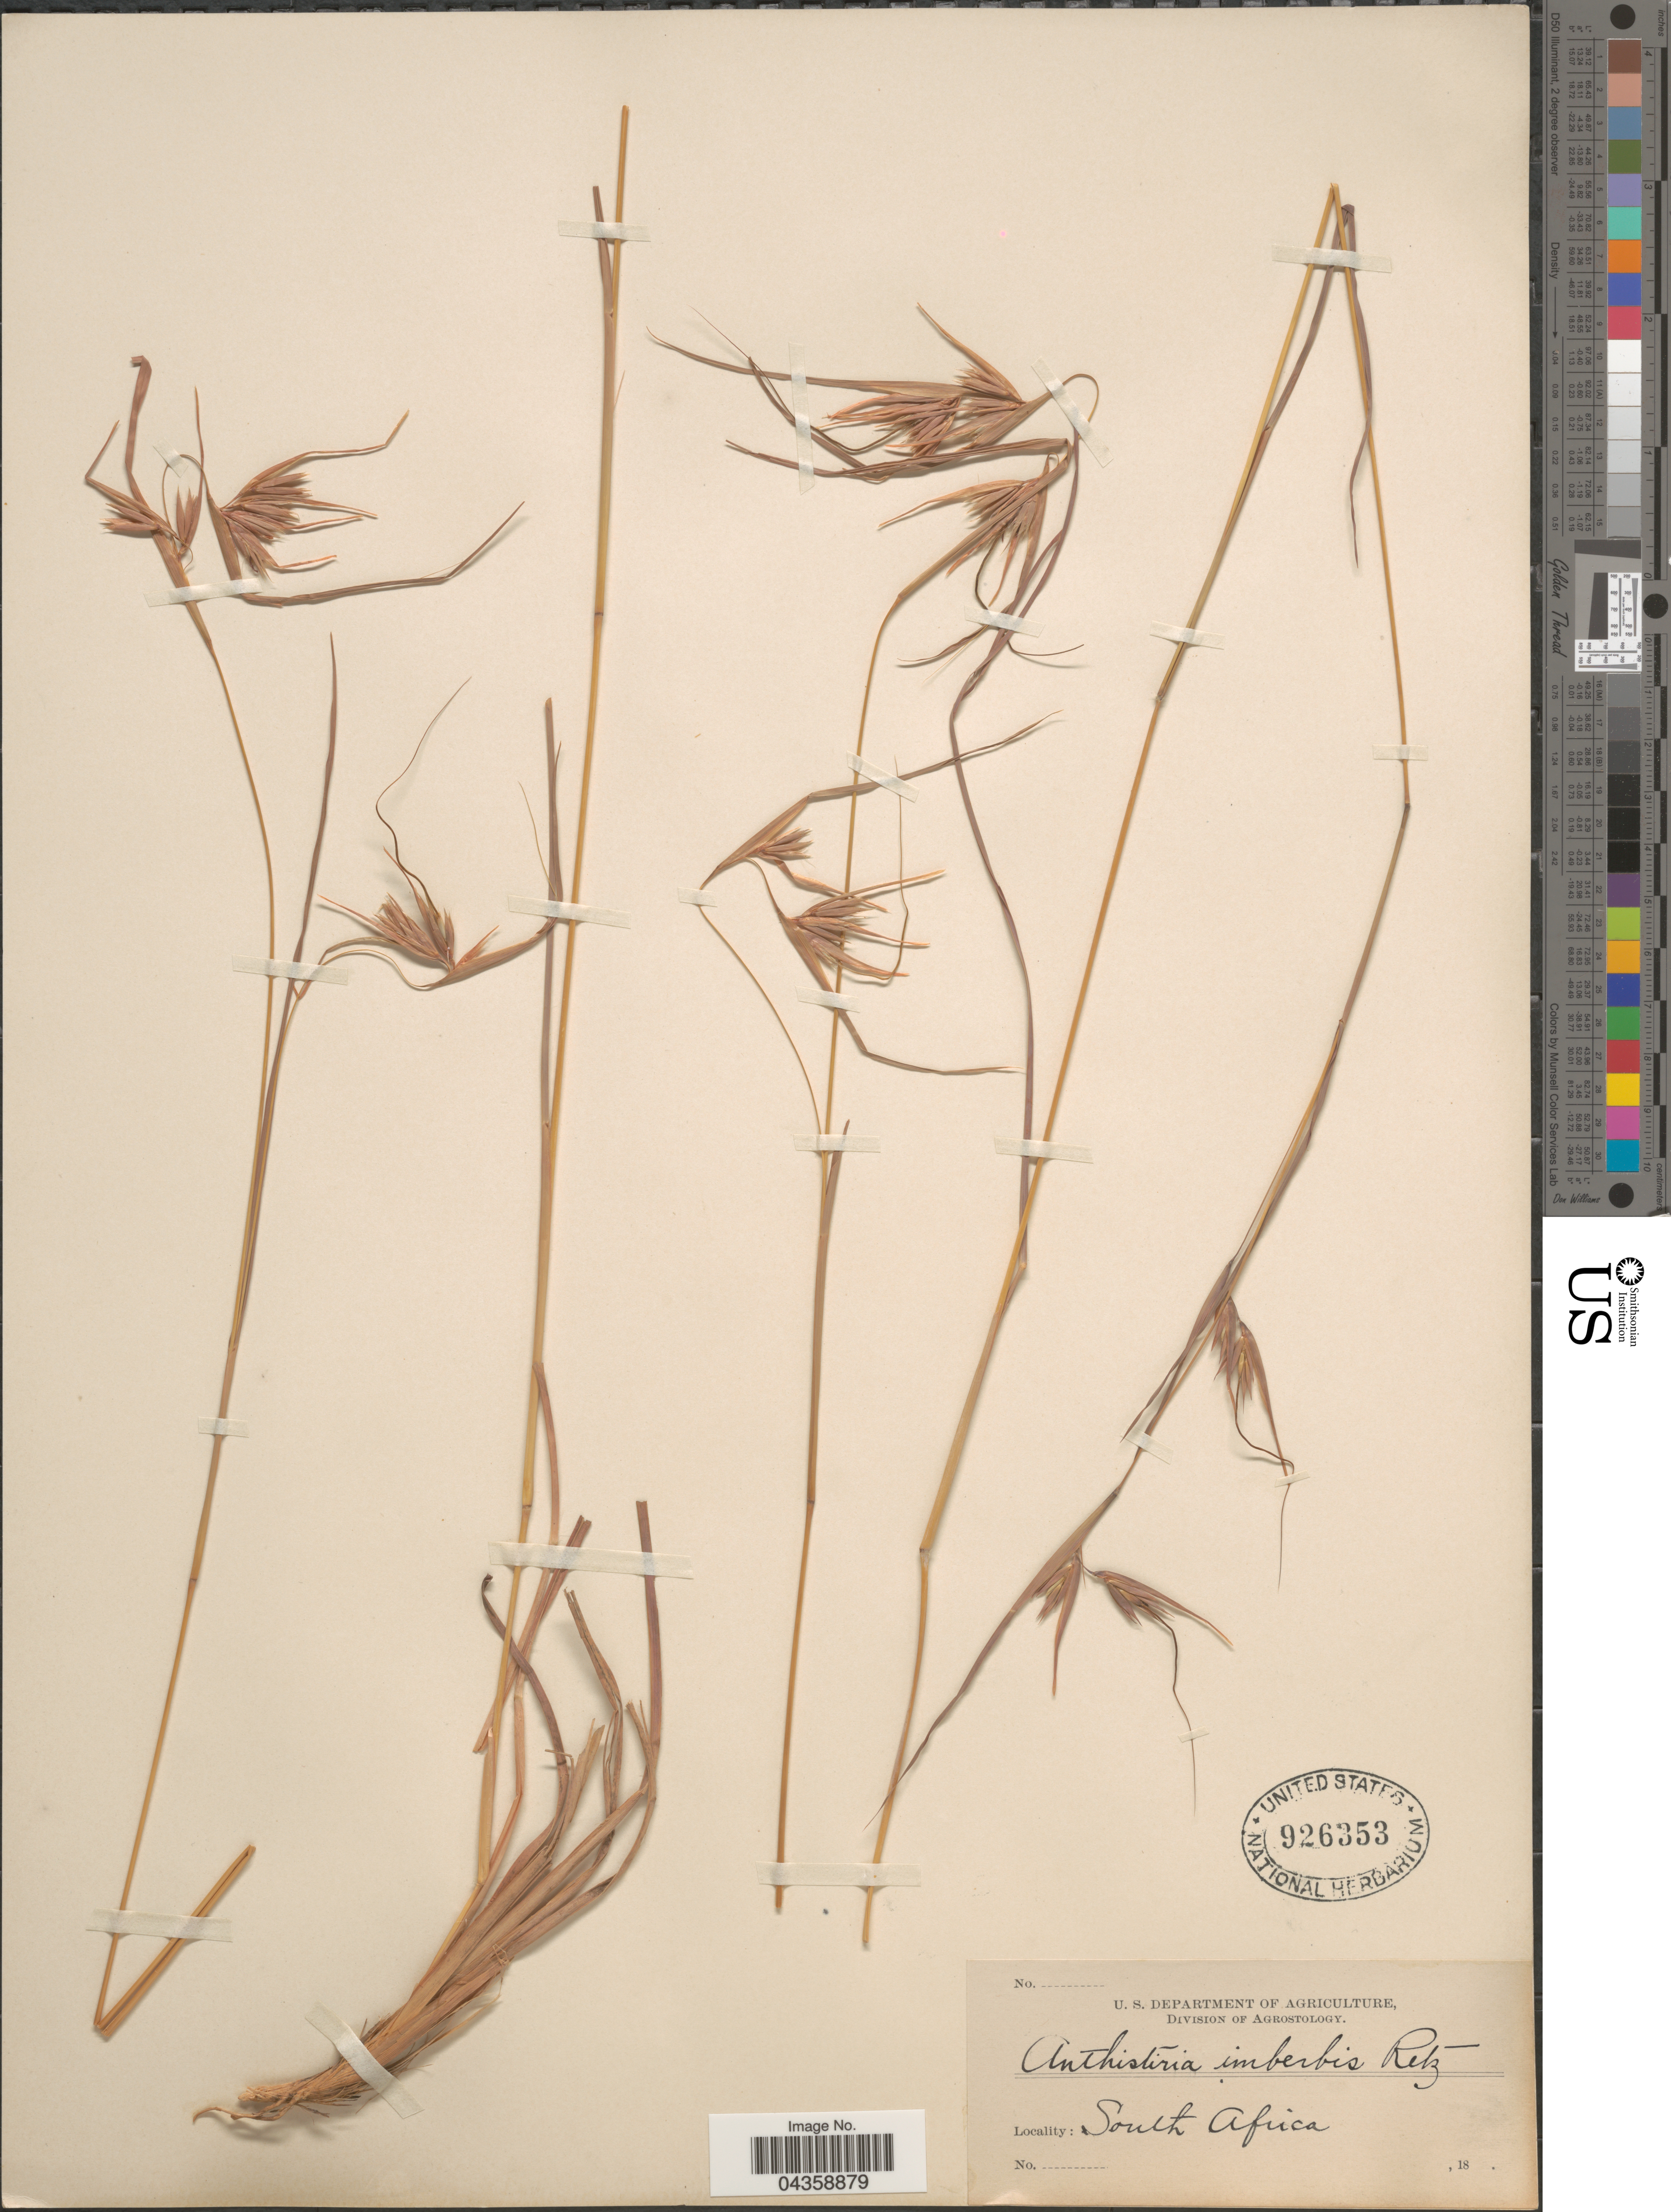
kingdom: Plantae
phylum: Tracheophyta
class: Liliopsida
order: Poales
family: Poaceae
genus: Themeda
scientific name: Themeda triandra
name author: Forssk.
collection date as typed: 18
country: South Africa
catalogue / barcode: US 926353